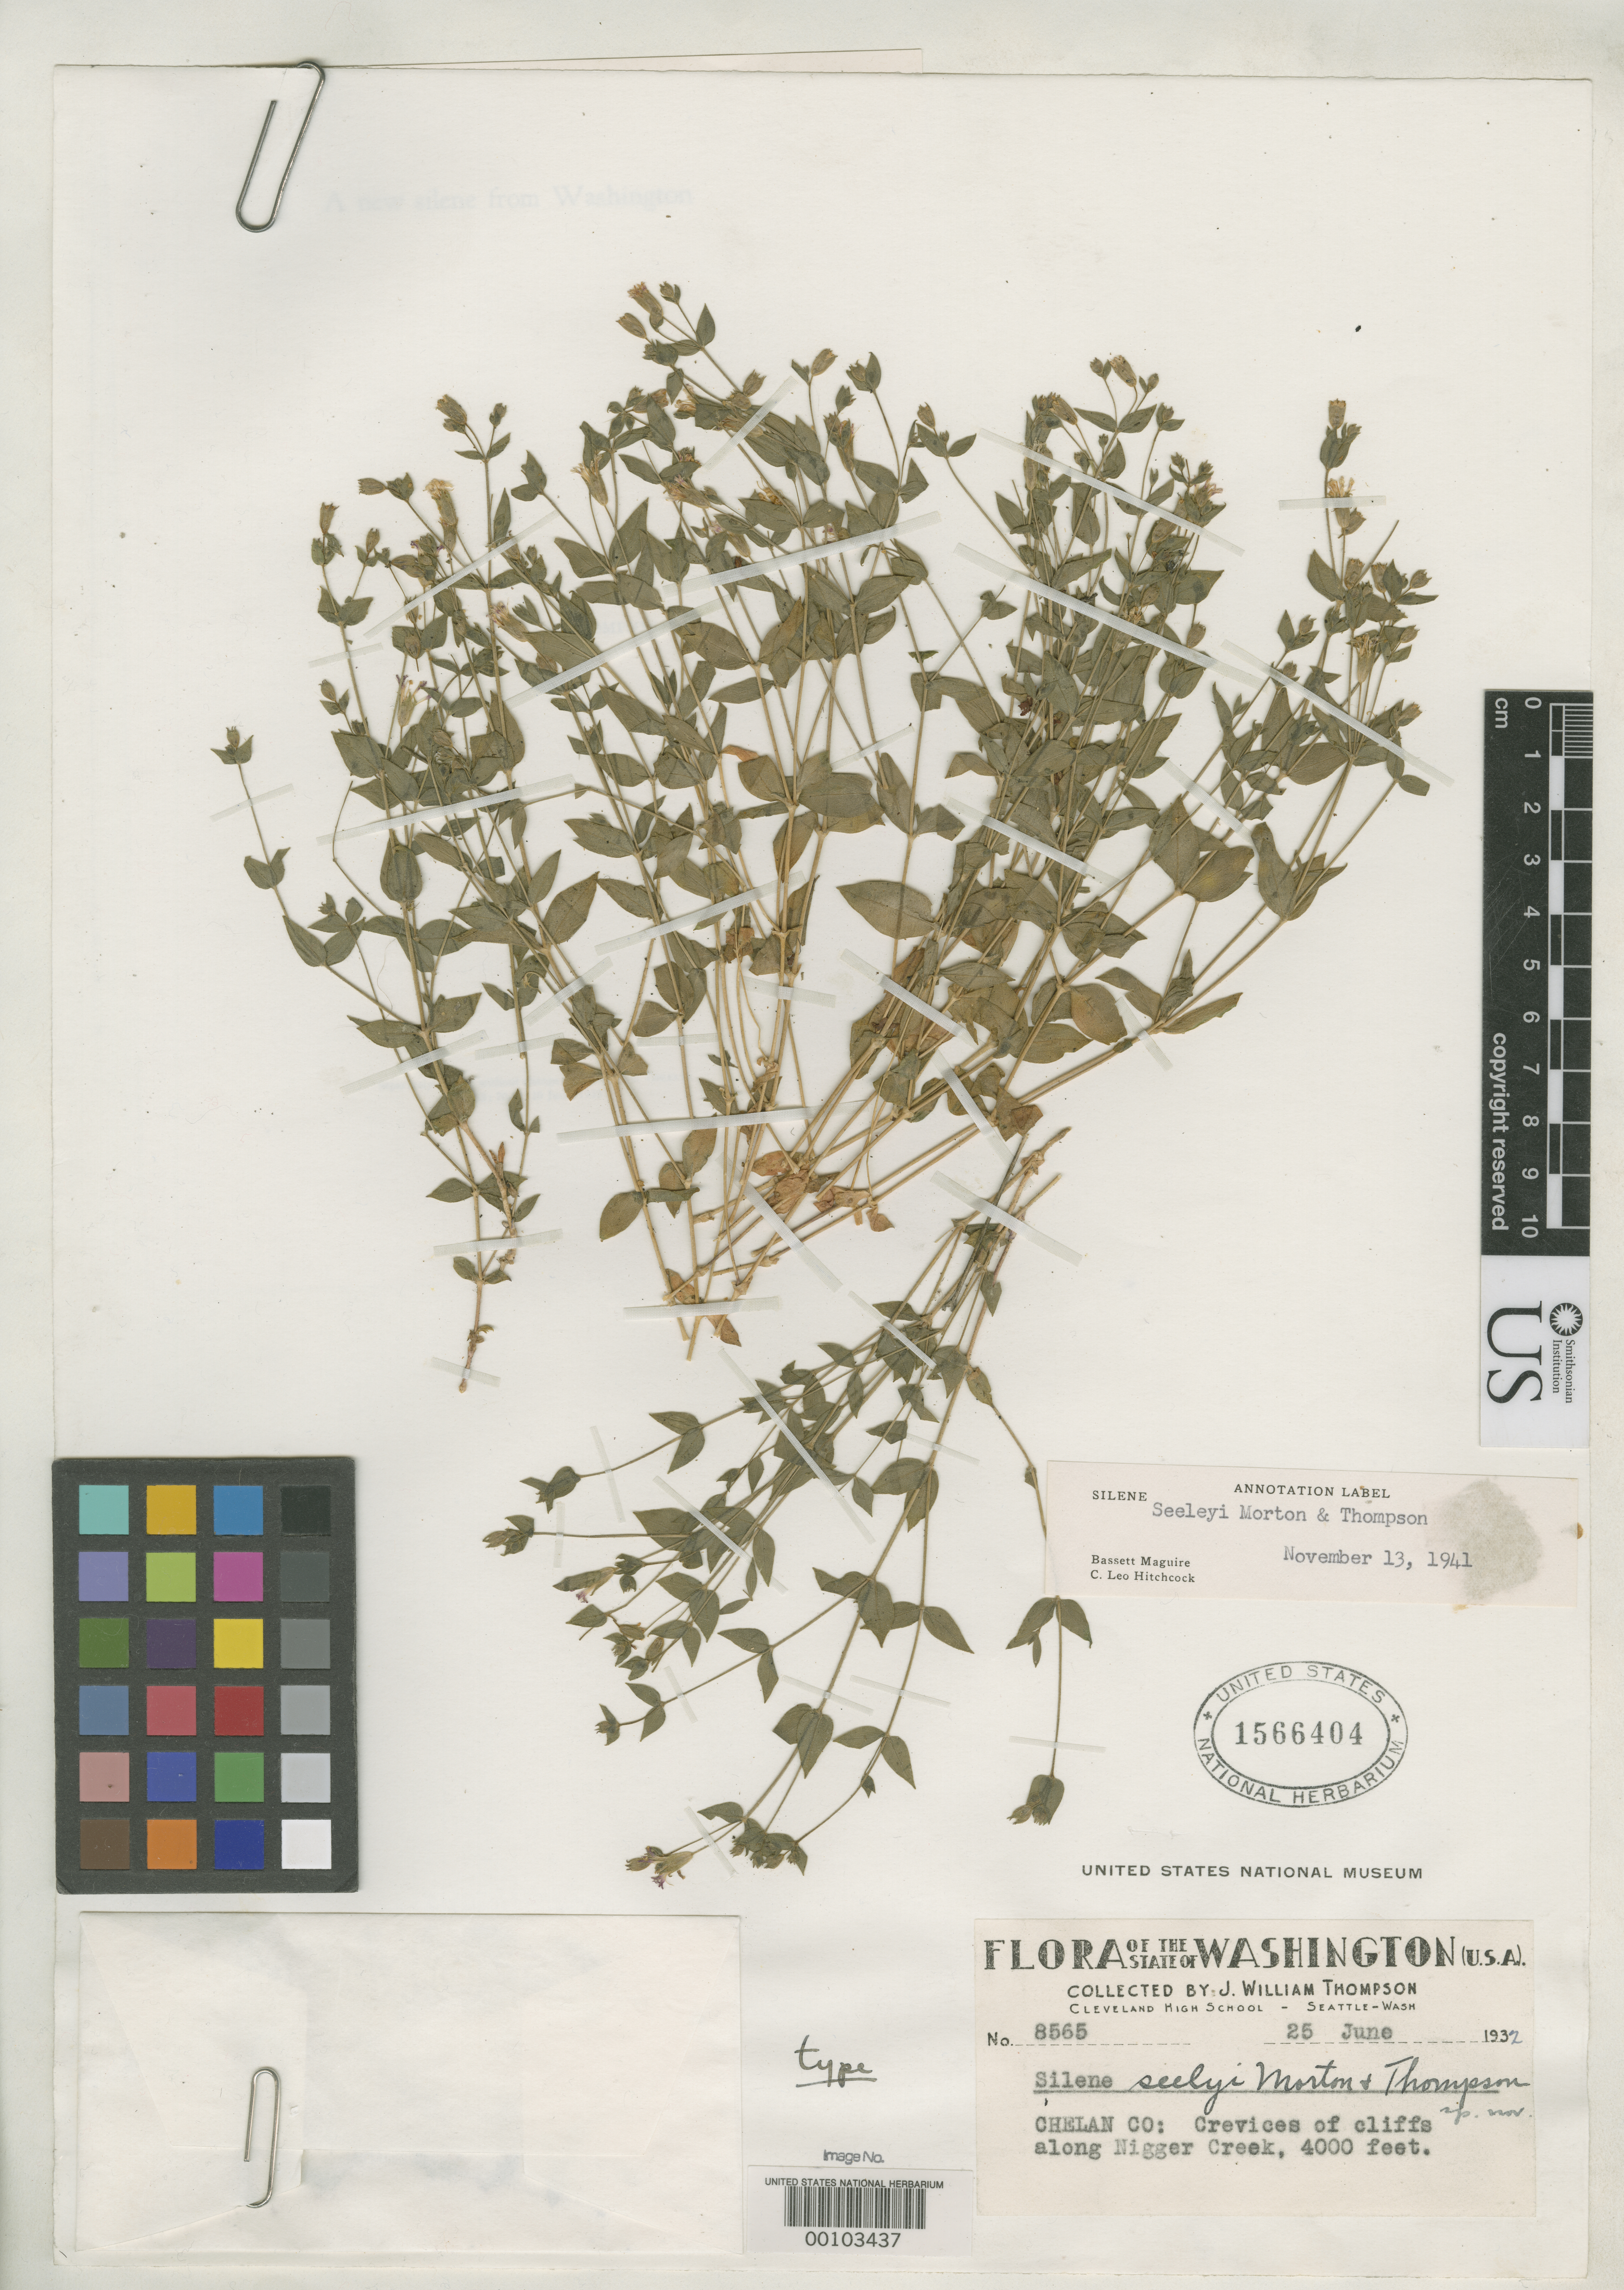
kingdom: Plantae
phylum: Tracheophyta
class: Magnoliopsida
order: Caryophyllales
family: Caryophyllaceae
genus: Silene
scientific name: Silene seelyi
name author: C.V. Morton & J.W. Thomps.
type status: Holotype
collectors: J. W. Thompson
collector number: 8565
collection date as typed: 25 Jun 1932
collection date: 1932-06-25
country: United States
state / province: Washington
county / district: Chelan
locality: Cliffs along Nigger Creek.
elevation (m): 1200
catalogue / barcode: US 1566404